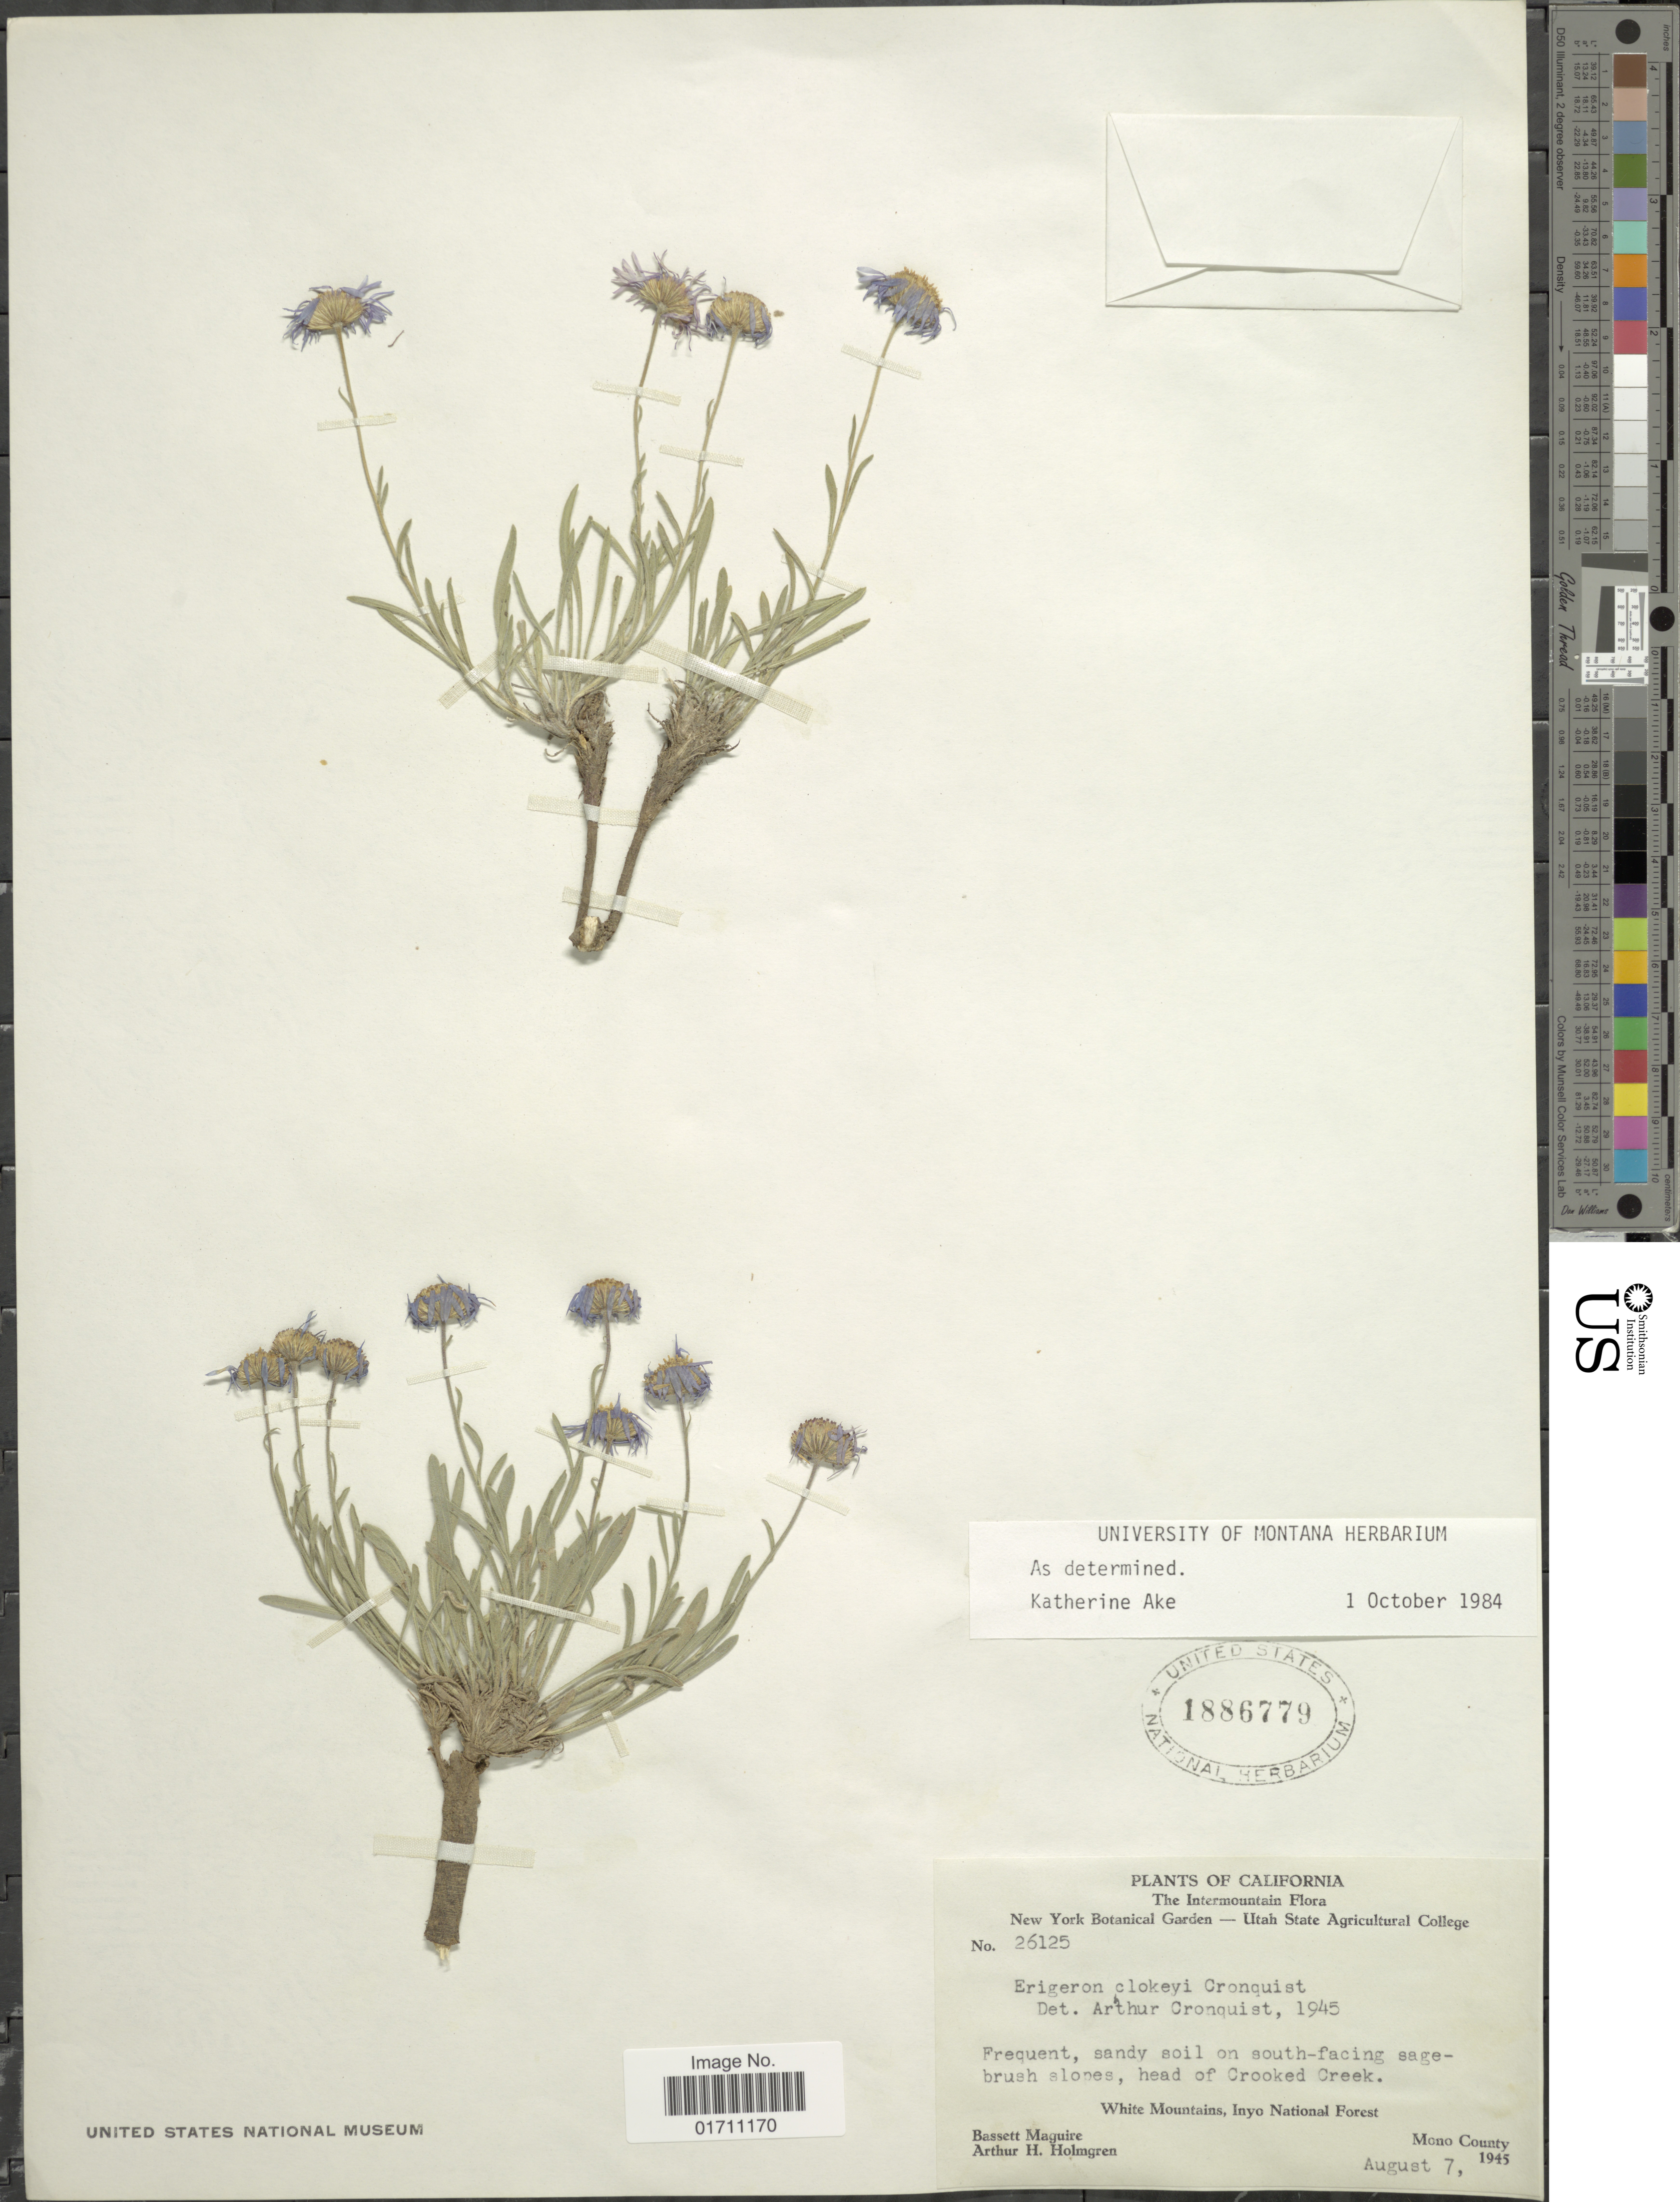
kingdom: Plantae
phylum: Tracheophyta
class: Magnoliopsida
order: Asterales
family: Asteraceae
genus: Erigeron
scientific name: Erigeron clokeyi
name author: Cronq.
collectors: B. Maguire & A. H. Holmgren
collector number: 26125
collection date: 1945-08-07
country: United States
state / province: California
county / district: Mono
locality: The Intermountain, Frequent, sandy soil on south-facing sagebrush slopes, head of Crooked Creek. White Mountains, Inyo National Forest, Mono County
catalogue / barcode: US 1886779